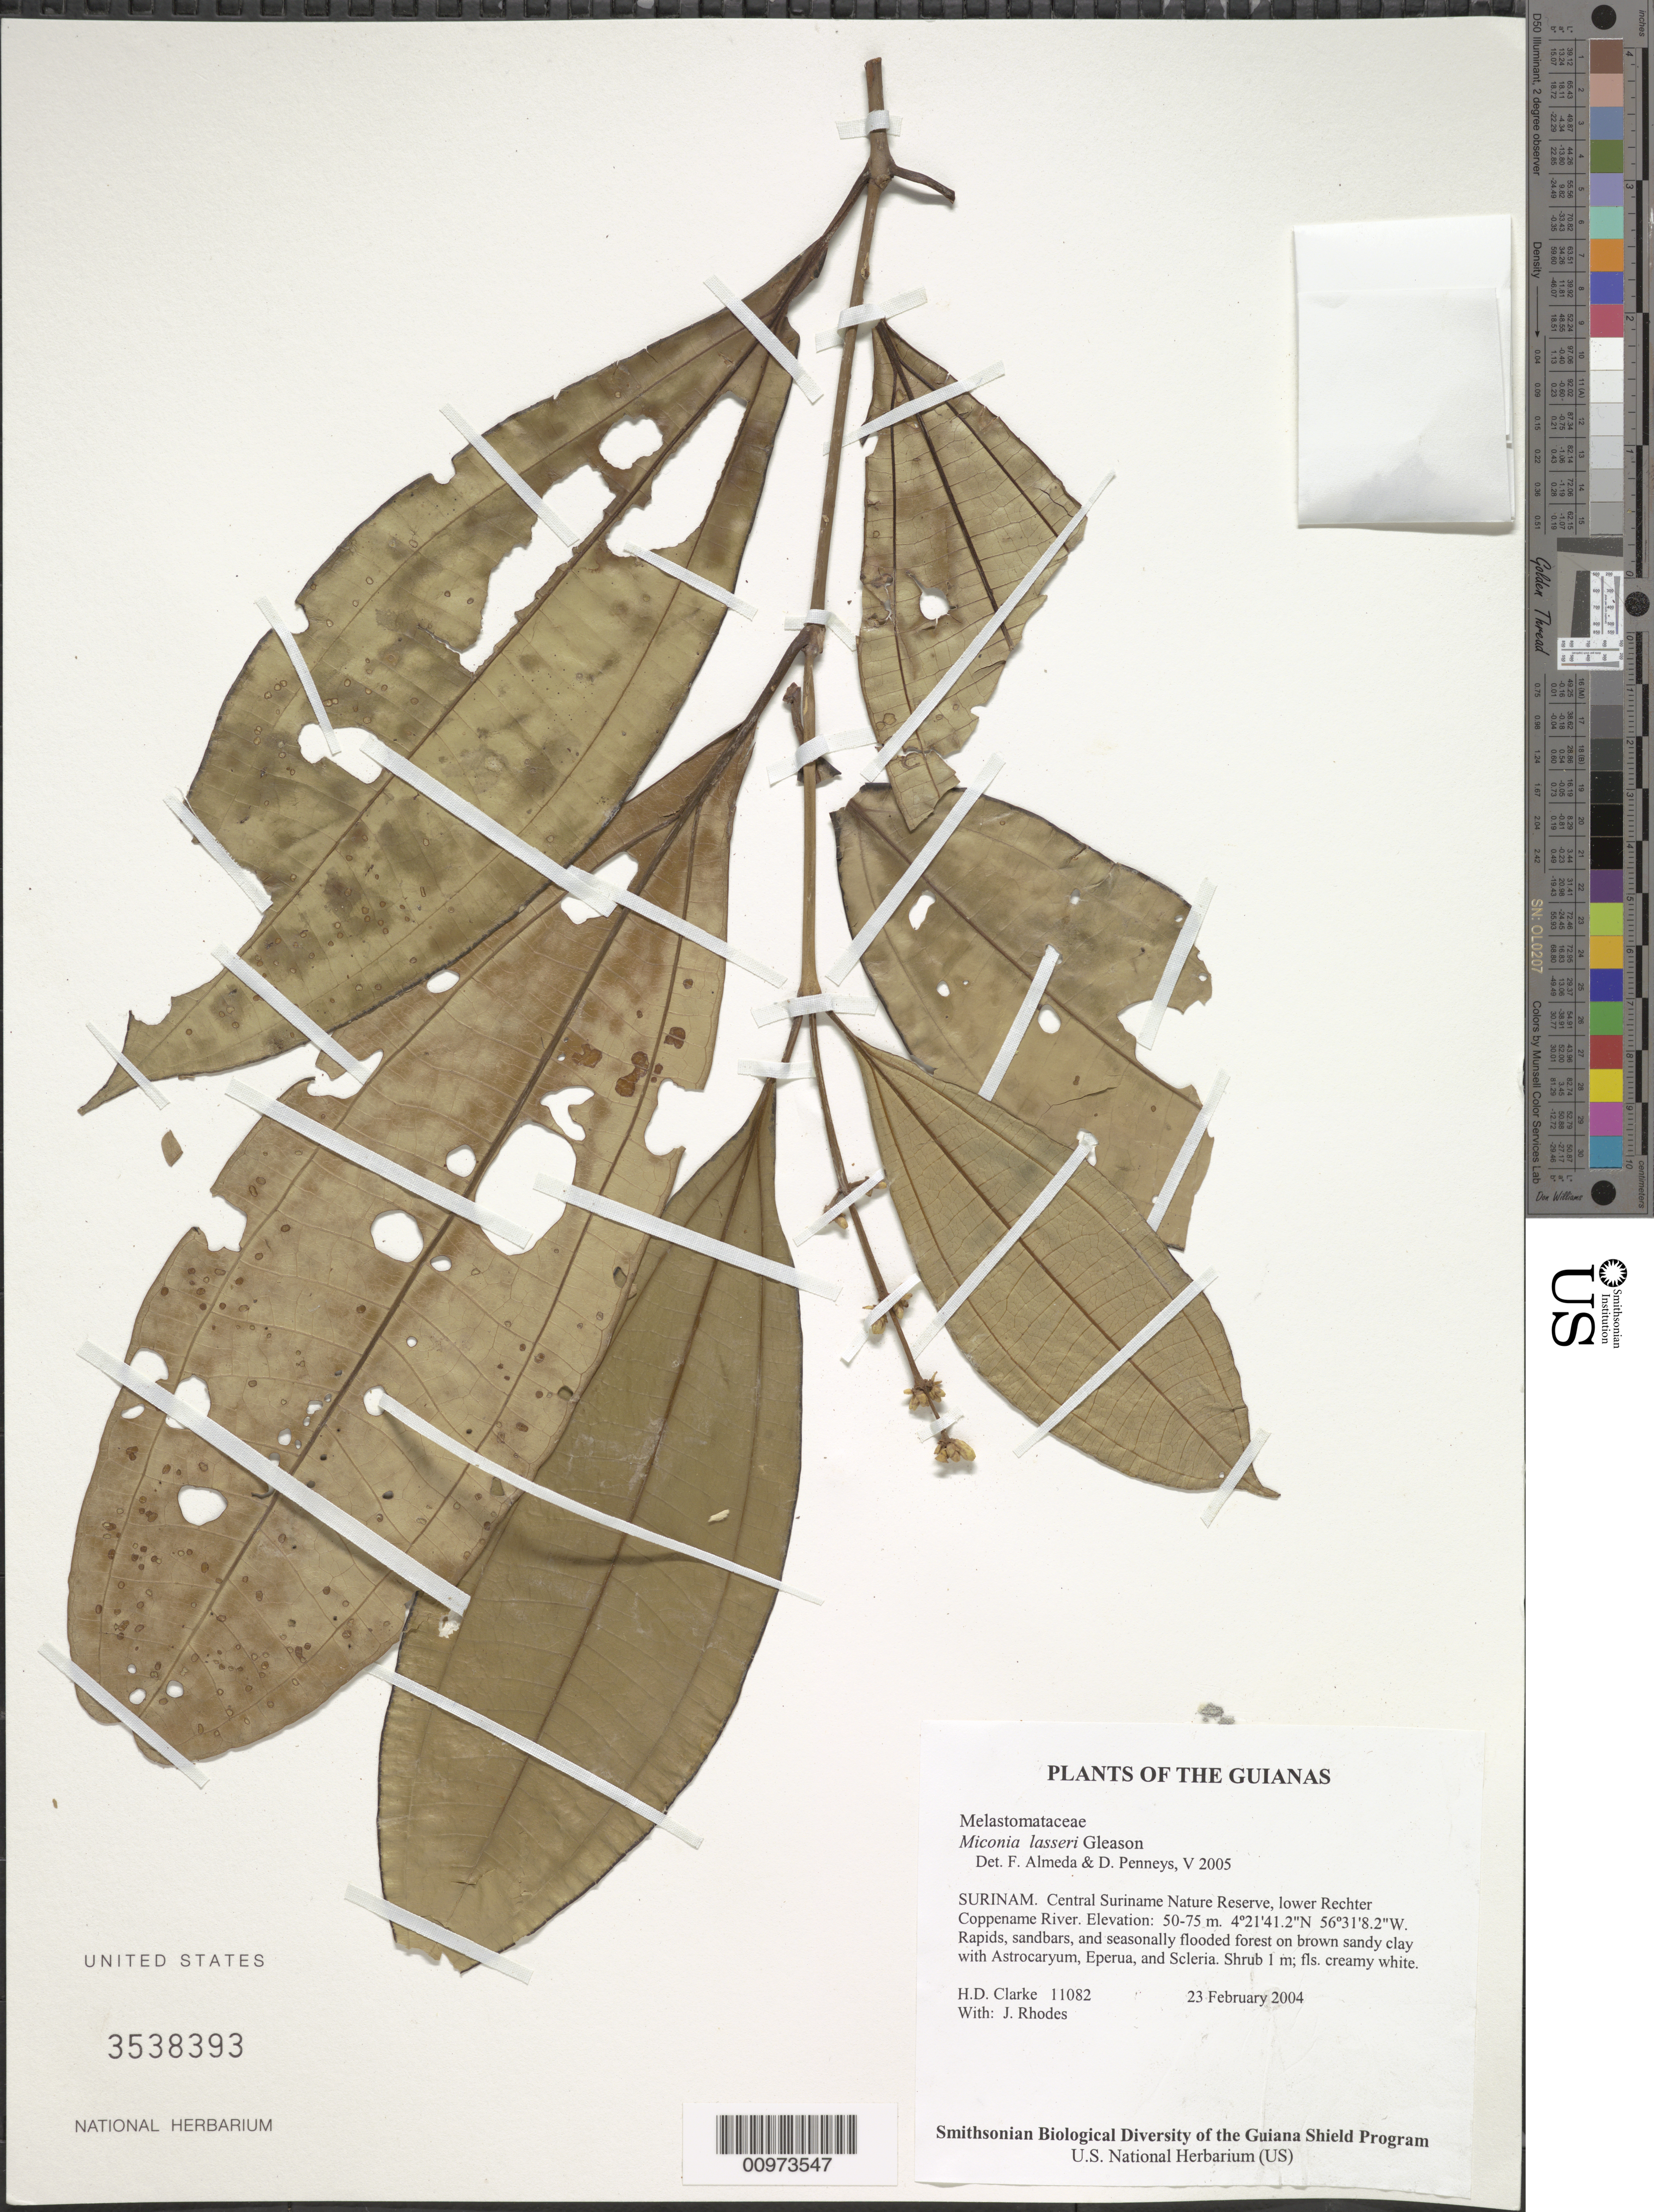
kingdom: Plantae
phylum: Tracheophyta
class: Magnoliopsida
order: Myrtales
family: Melastomataceae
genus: Miconia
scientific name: Miconia lasseri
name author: Gleason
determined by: Almeda, F.; Penneys, D. S.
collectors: H. D. Clarke & J. Rhodes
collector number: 11082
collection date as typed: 23 February 2004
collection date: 2004-02-23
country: Suriname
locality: Central Suriname Nature Reserve, lower Rechter Coppename River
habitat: Rapids, sandbars, and seasonally flooded forest on brown sandy clay with Astrocaryum, Eperua, and Scleria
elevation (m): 50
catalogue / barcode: US 3538393